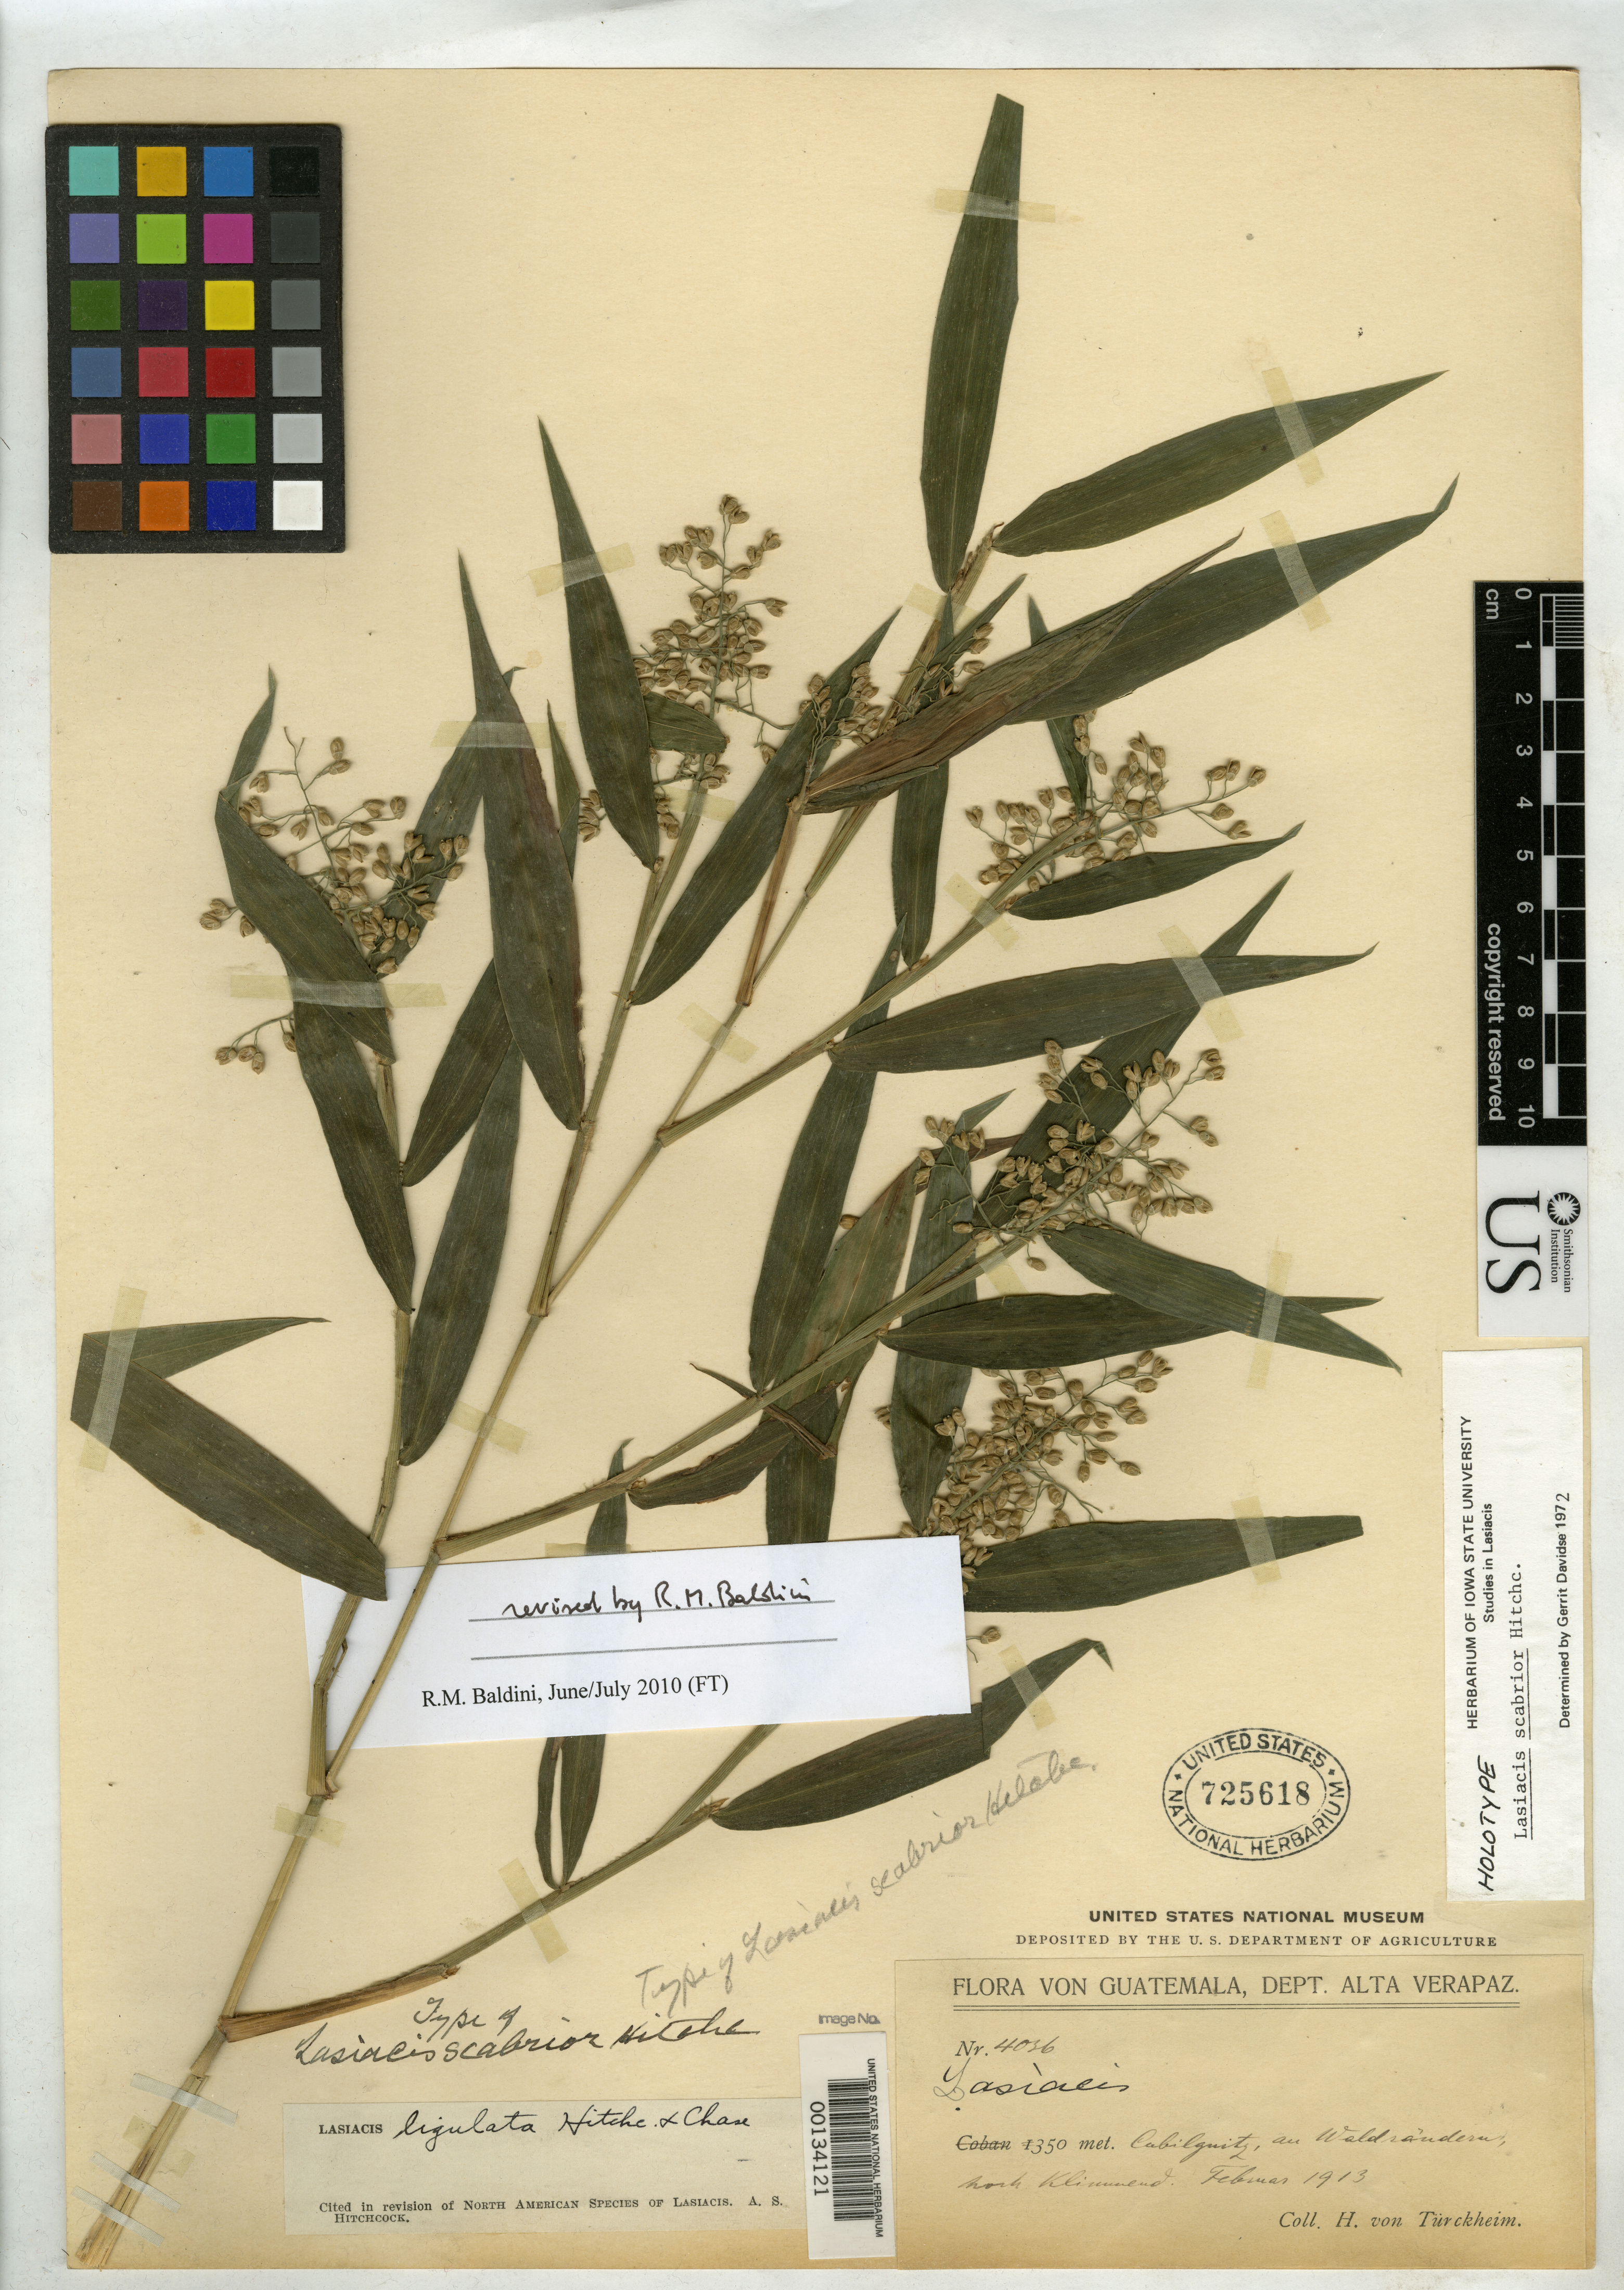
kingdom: Plantae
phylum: Tracheophyta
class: Liliopsida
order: Poales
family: Poaceae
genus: Lasiacis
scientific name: Lasiacis scabrior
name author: Hitchc.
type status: Holotype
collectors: H. von Türckheim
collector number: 4036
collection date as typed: Feb 1913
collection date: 1913-02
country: Guatemala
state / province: Alta Verapaz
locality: Cubilquitz Waldranderm; alt. 350m.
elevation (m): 350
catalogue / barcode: US 725618